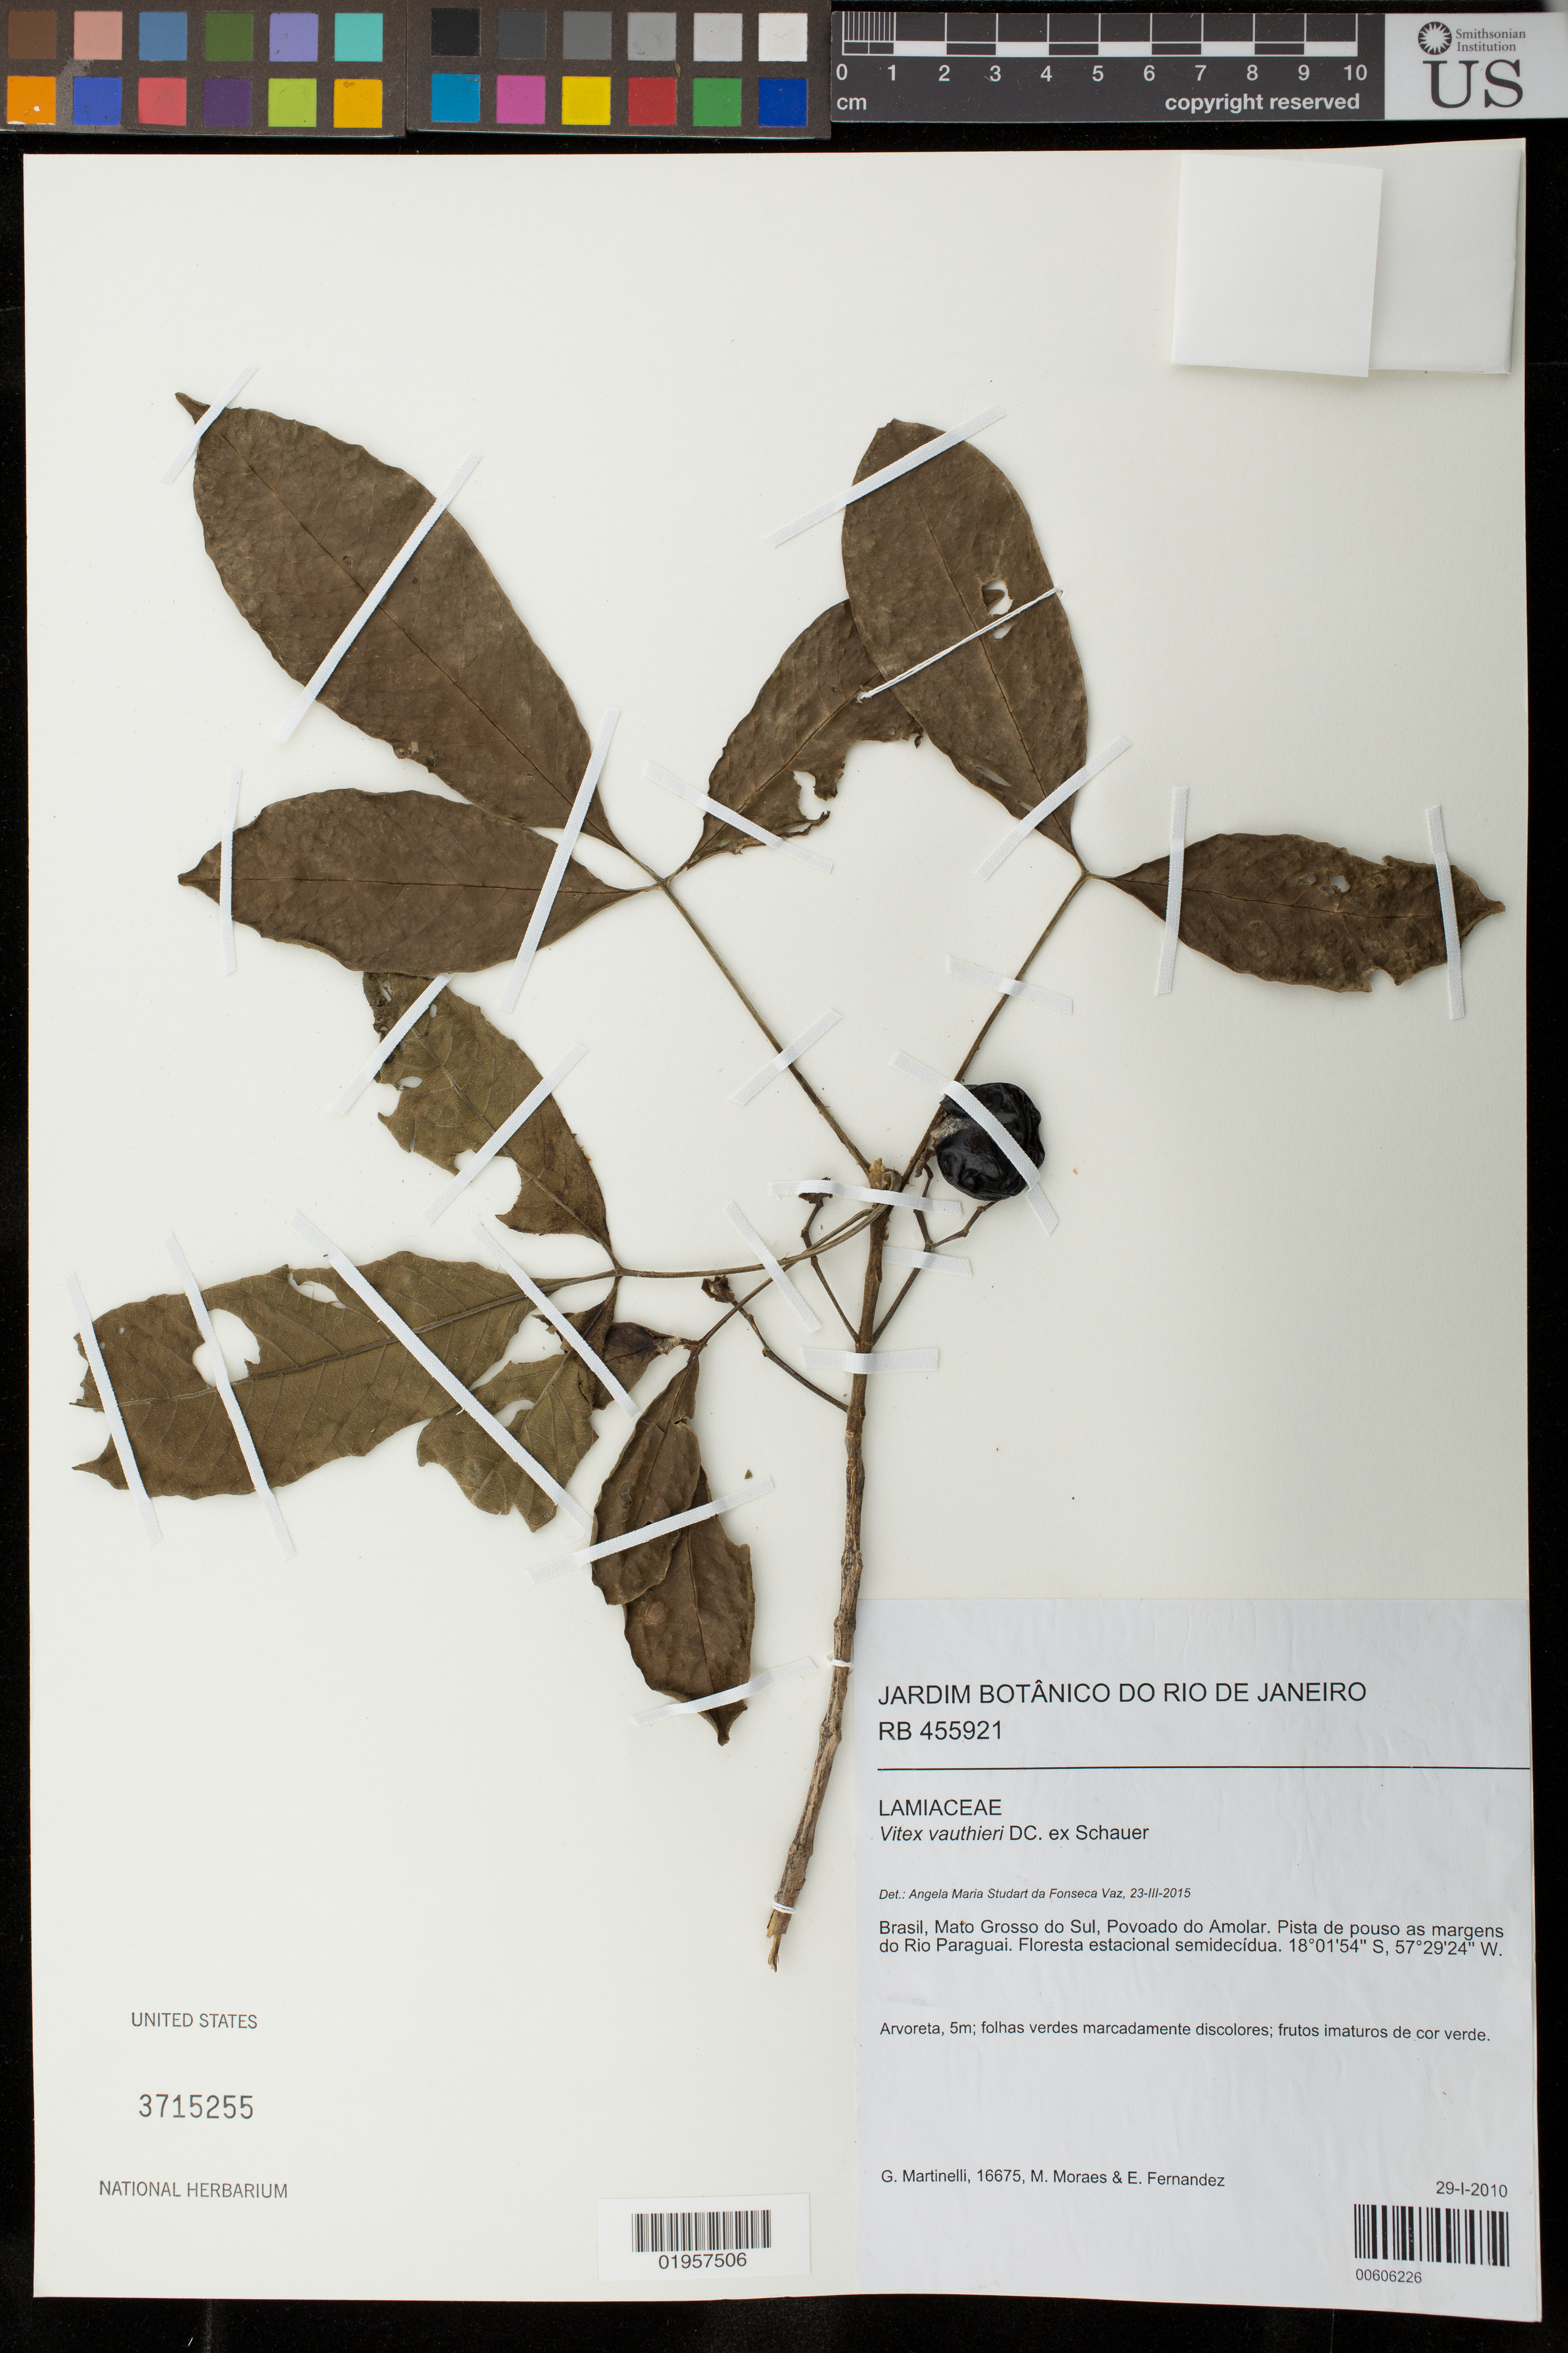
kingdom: Plantae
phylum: Tracheophyta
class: Magnoliopsida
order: Lamiales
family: Lamiaceae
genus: Vitex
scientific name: Vitex vauthieri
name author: DC. ex Schauer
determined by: Vaz, A. M. S. F.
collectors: G. Martinelli, M. Moraes & E. Fernandez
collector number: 16675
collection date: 2010-01-29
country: Brazil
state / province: Mato Grosso do Sul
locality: Povoado do amolar. Pista de pouso as margens do Rio Paraguai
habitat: Floresta estacioinal semidecidua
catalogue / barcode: US 3715255